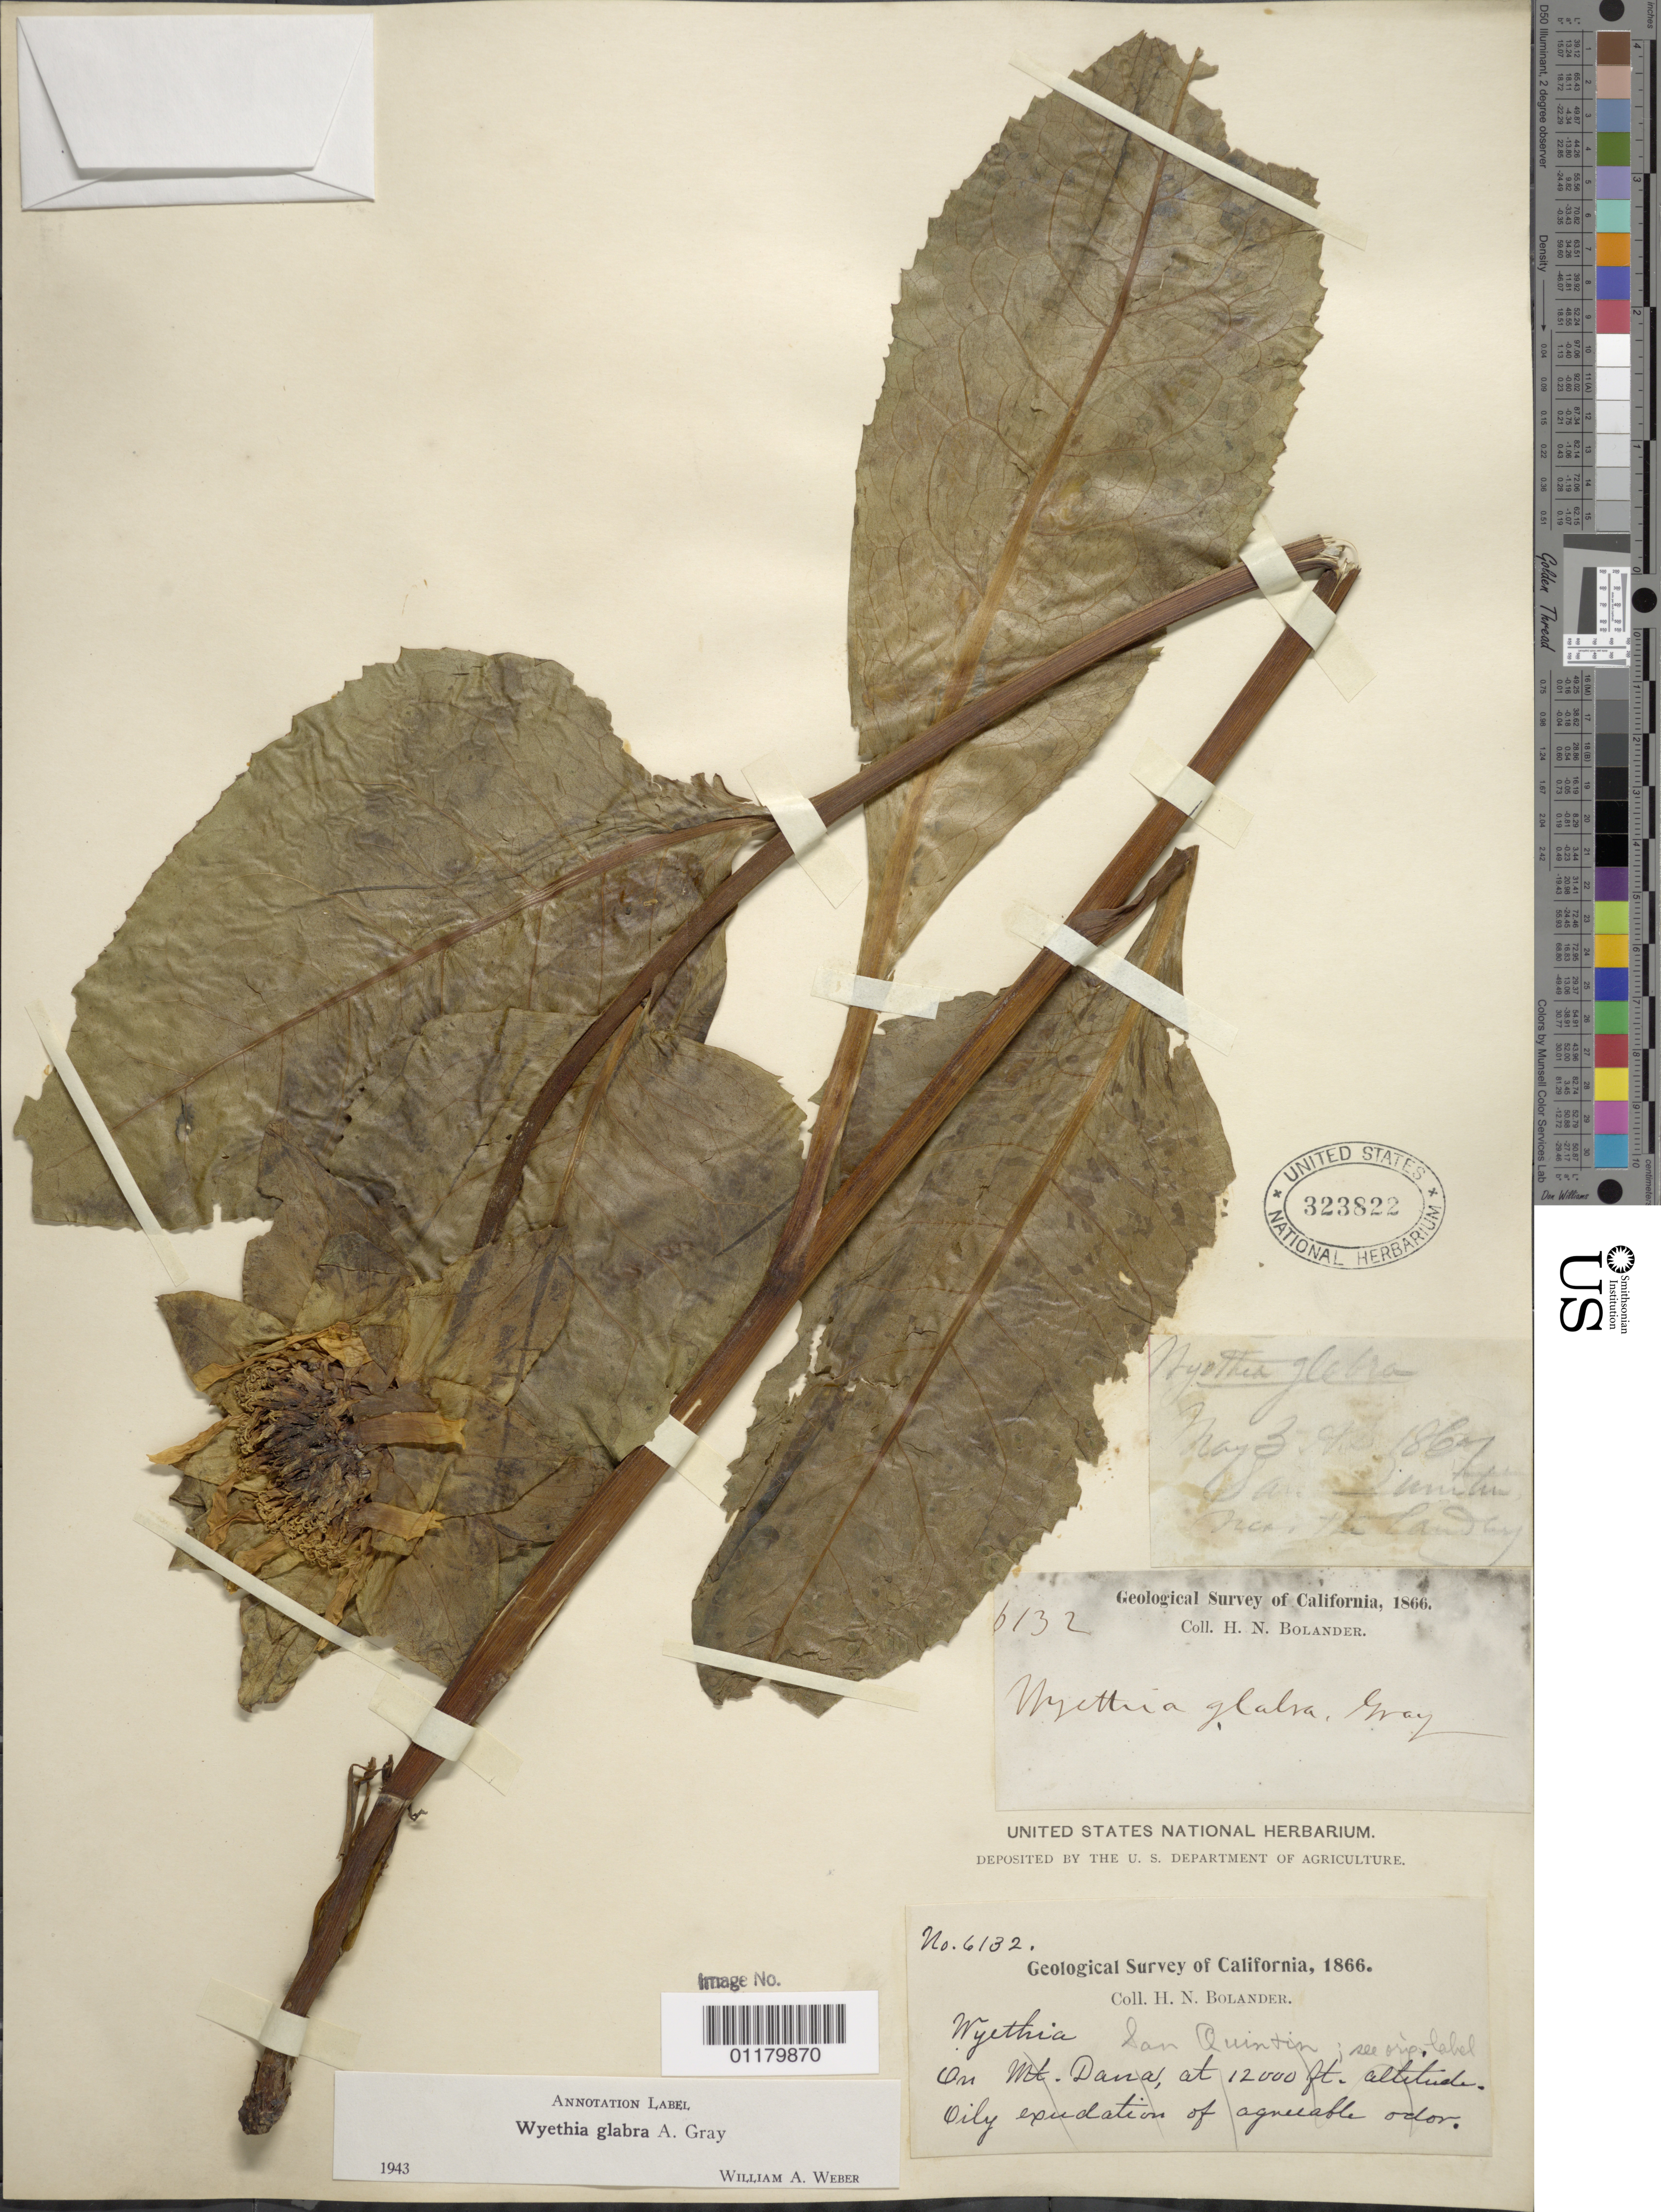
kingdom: Plantae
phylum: Tracheophyta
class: Magnoliopsida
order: Asterales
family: Asteraceae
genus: Wyethia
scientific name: Wyethia glabra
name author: A. Gray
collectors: H. Bolander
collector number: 6132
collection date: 1867-05-03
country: United States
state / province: California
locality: San Quintin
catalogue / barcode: US 323822